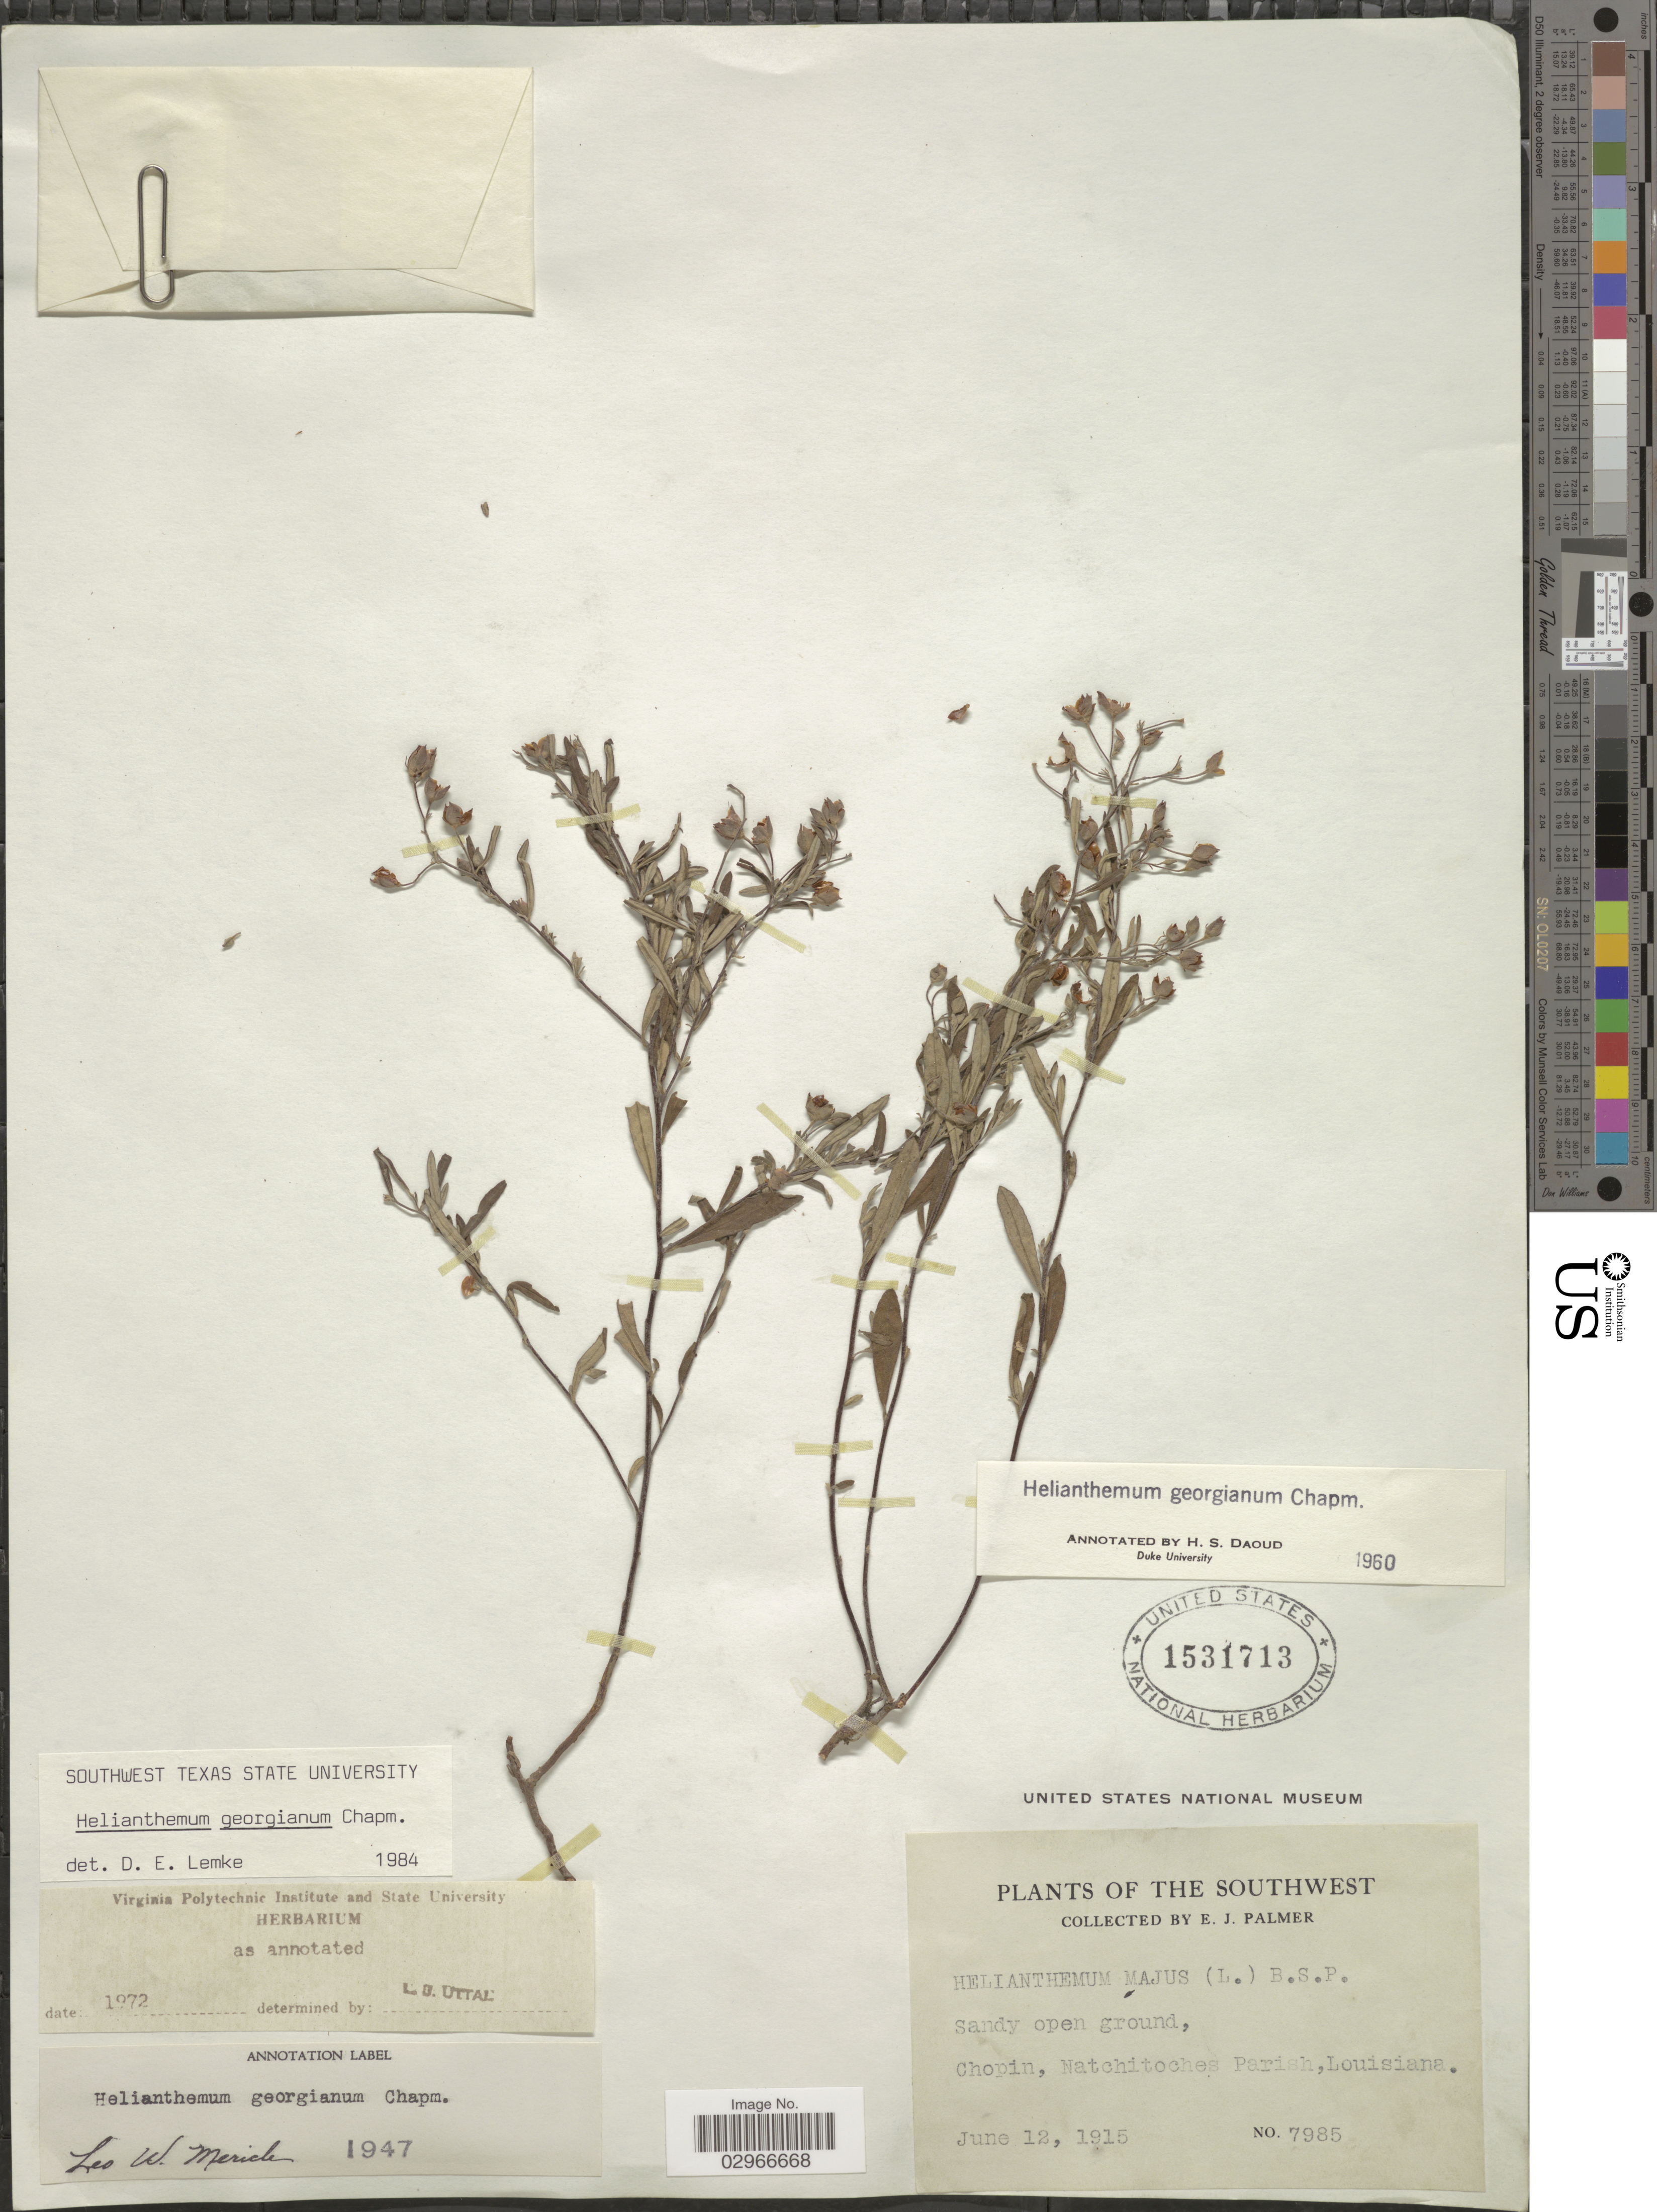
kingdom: Plantae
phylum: Tracheophyta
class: Magnoliopsida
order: Malvales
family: Cistaceae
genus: Helianthemum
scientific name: Helianthemum georgianum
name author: Chapm.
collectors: E. J. Palmer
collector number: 7985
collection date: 1915-06-12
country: United States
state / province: Louisiana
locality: The Southwest, Chopin, Natchitoches Parish.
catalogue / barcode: US 1531713